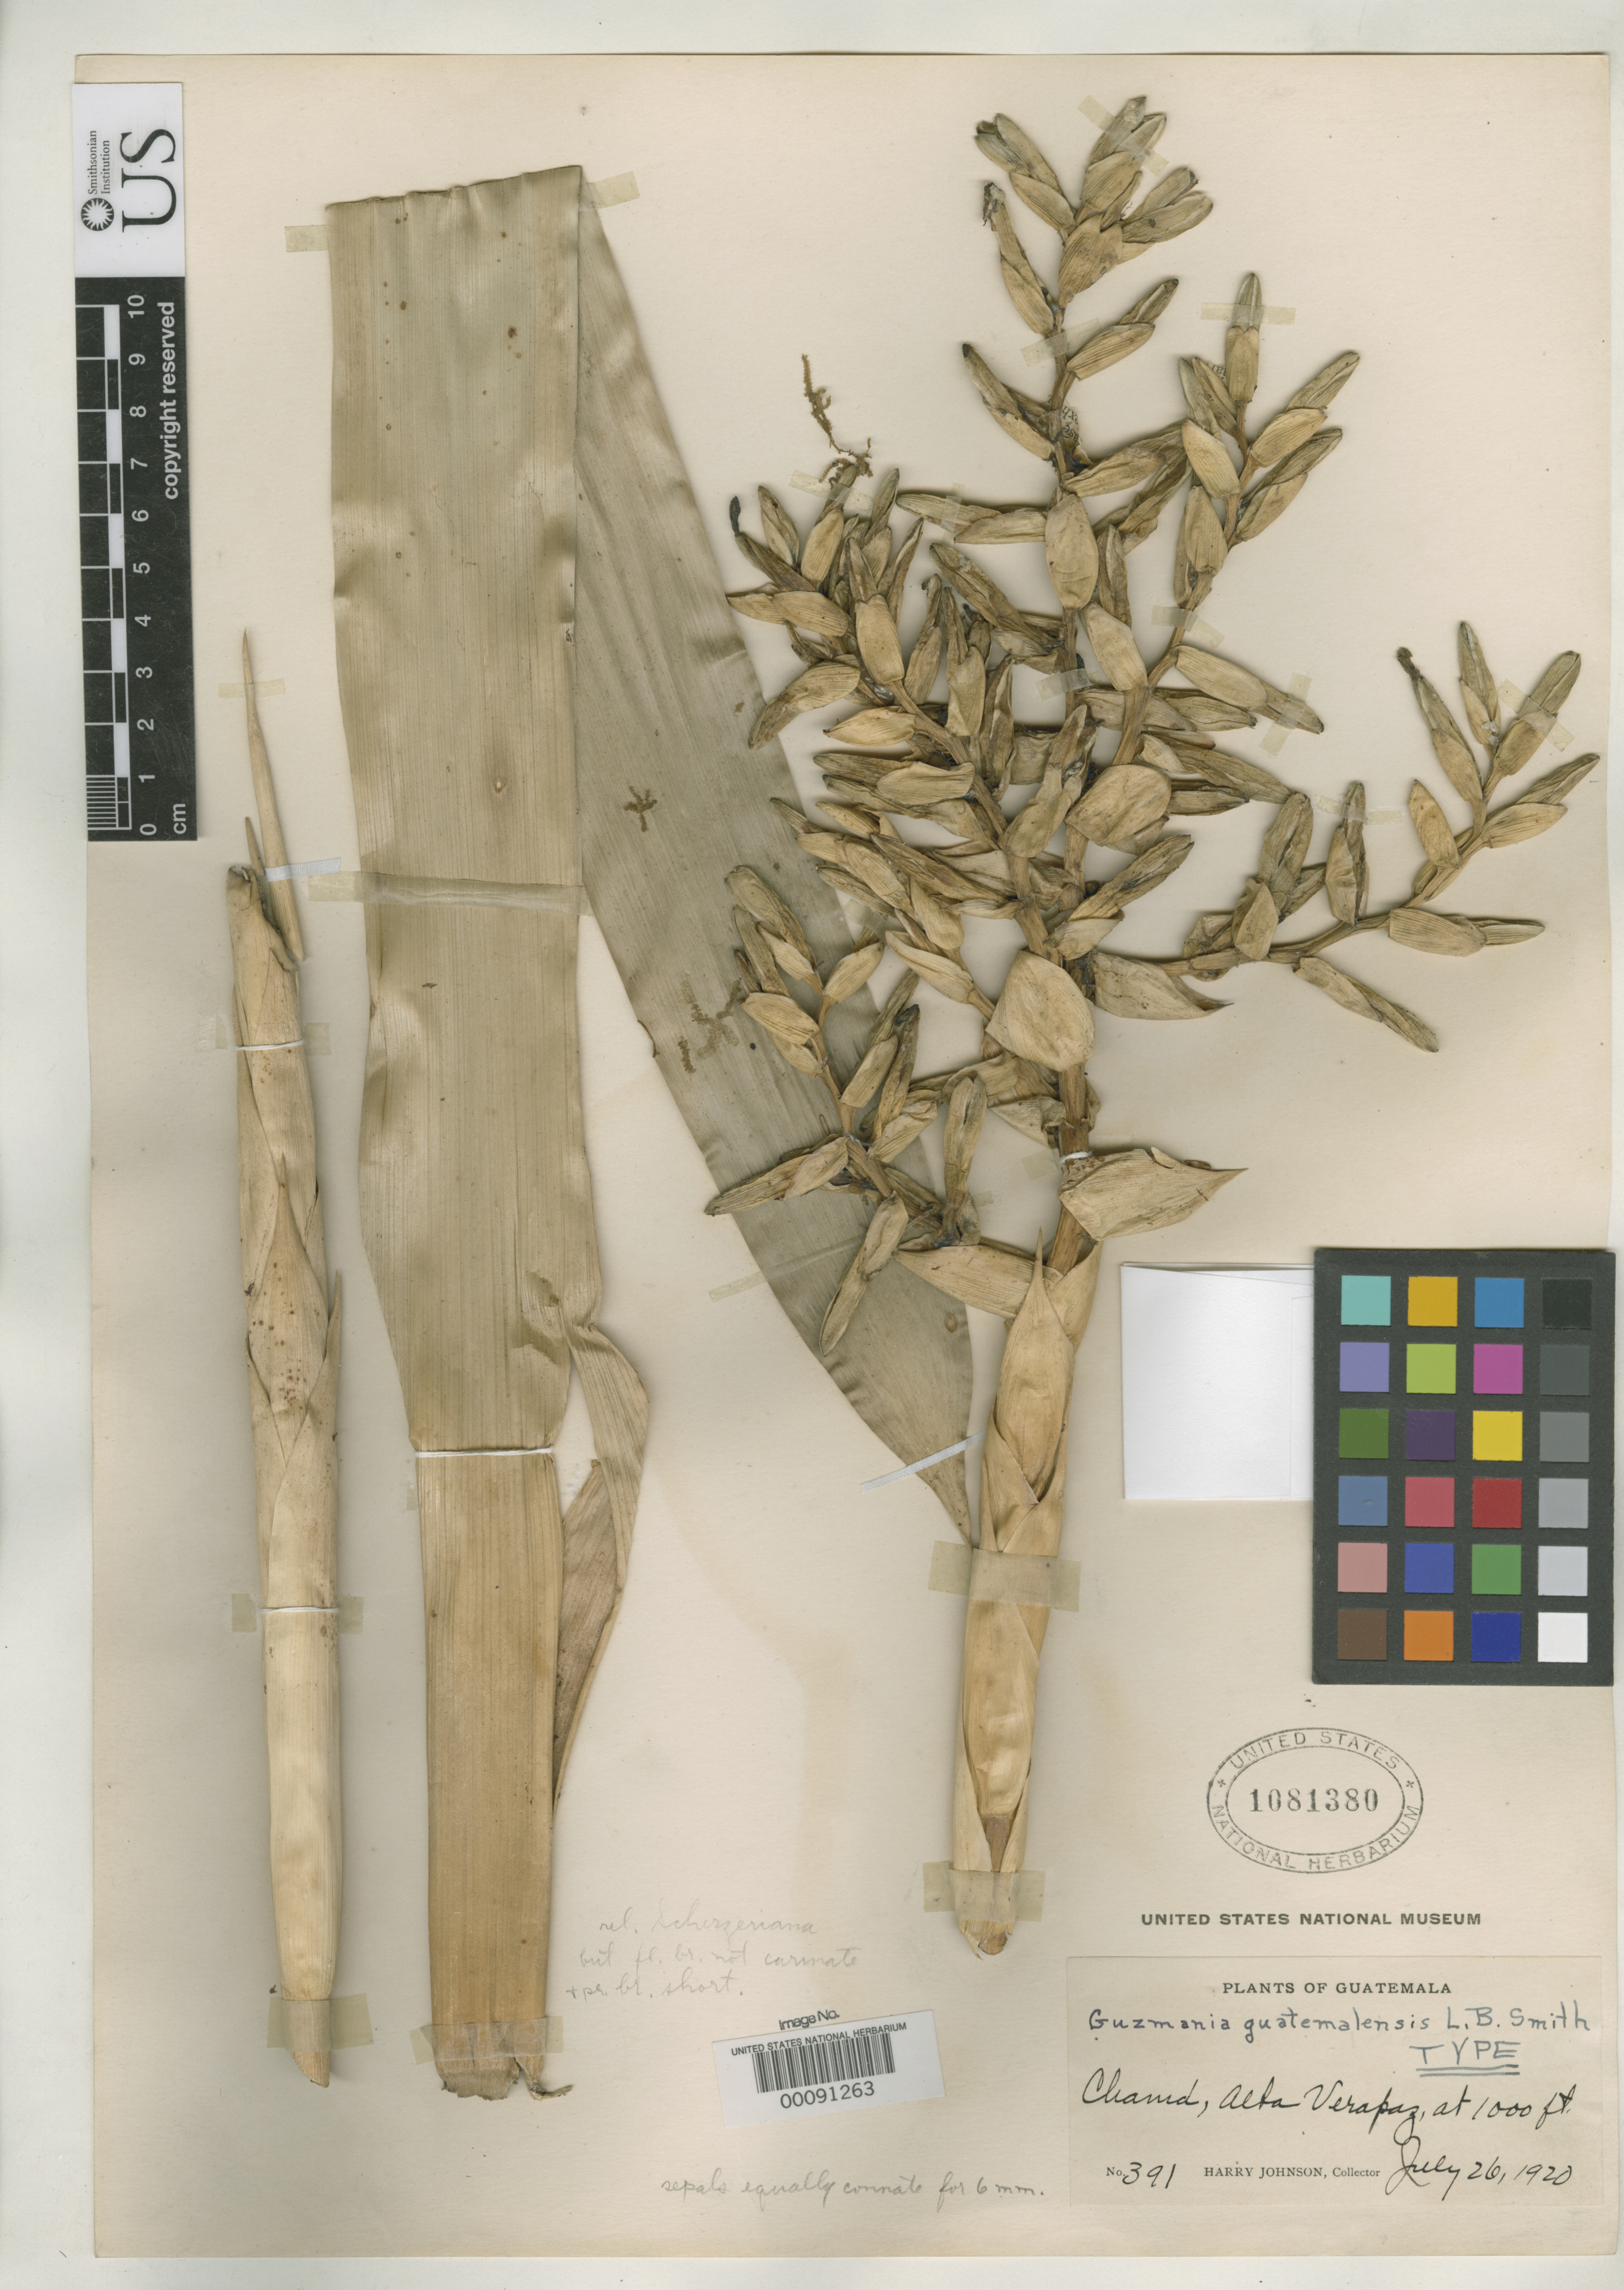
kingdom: Plantae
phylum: Tracheophyta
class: Liliopsida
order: Poales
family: Bromeliaceae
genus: Guzmania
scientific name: Guzmania guatemalensis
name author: L.B. Sm.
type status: Holotype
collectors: H. Johnson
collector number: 391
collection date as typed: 1920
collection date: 1920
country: Guatemala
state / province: Alta Verapaz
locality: Chamá.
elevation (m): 330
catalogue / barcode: US 1081380